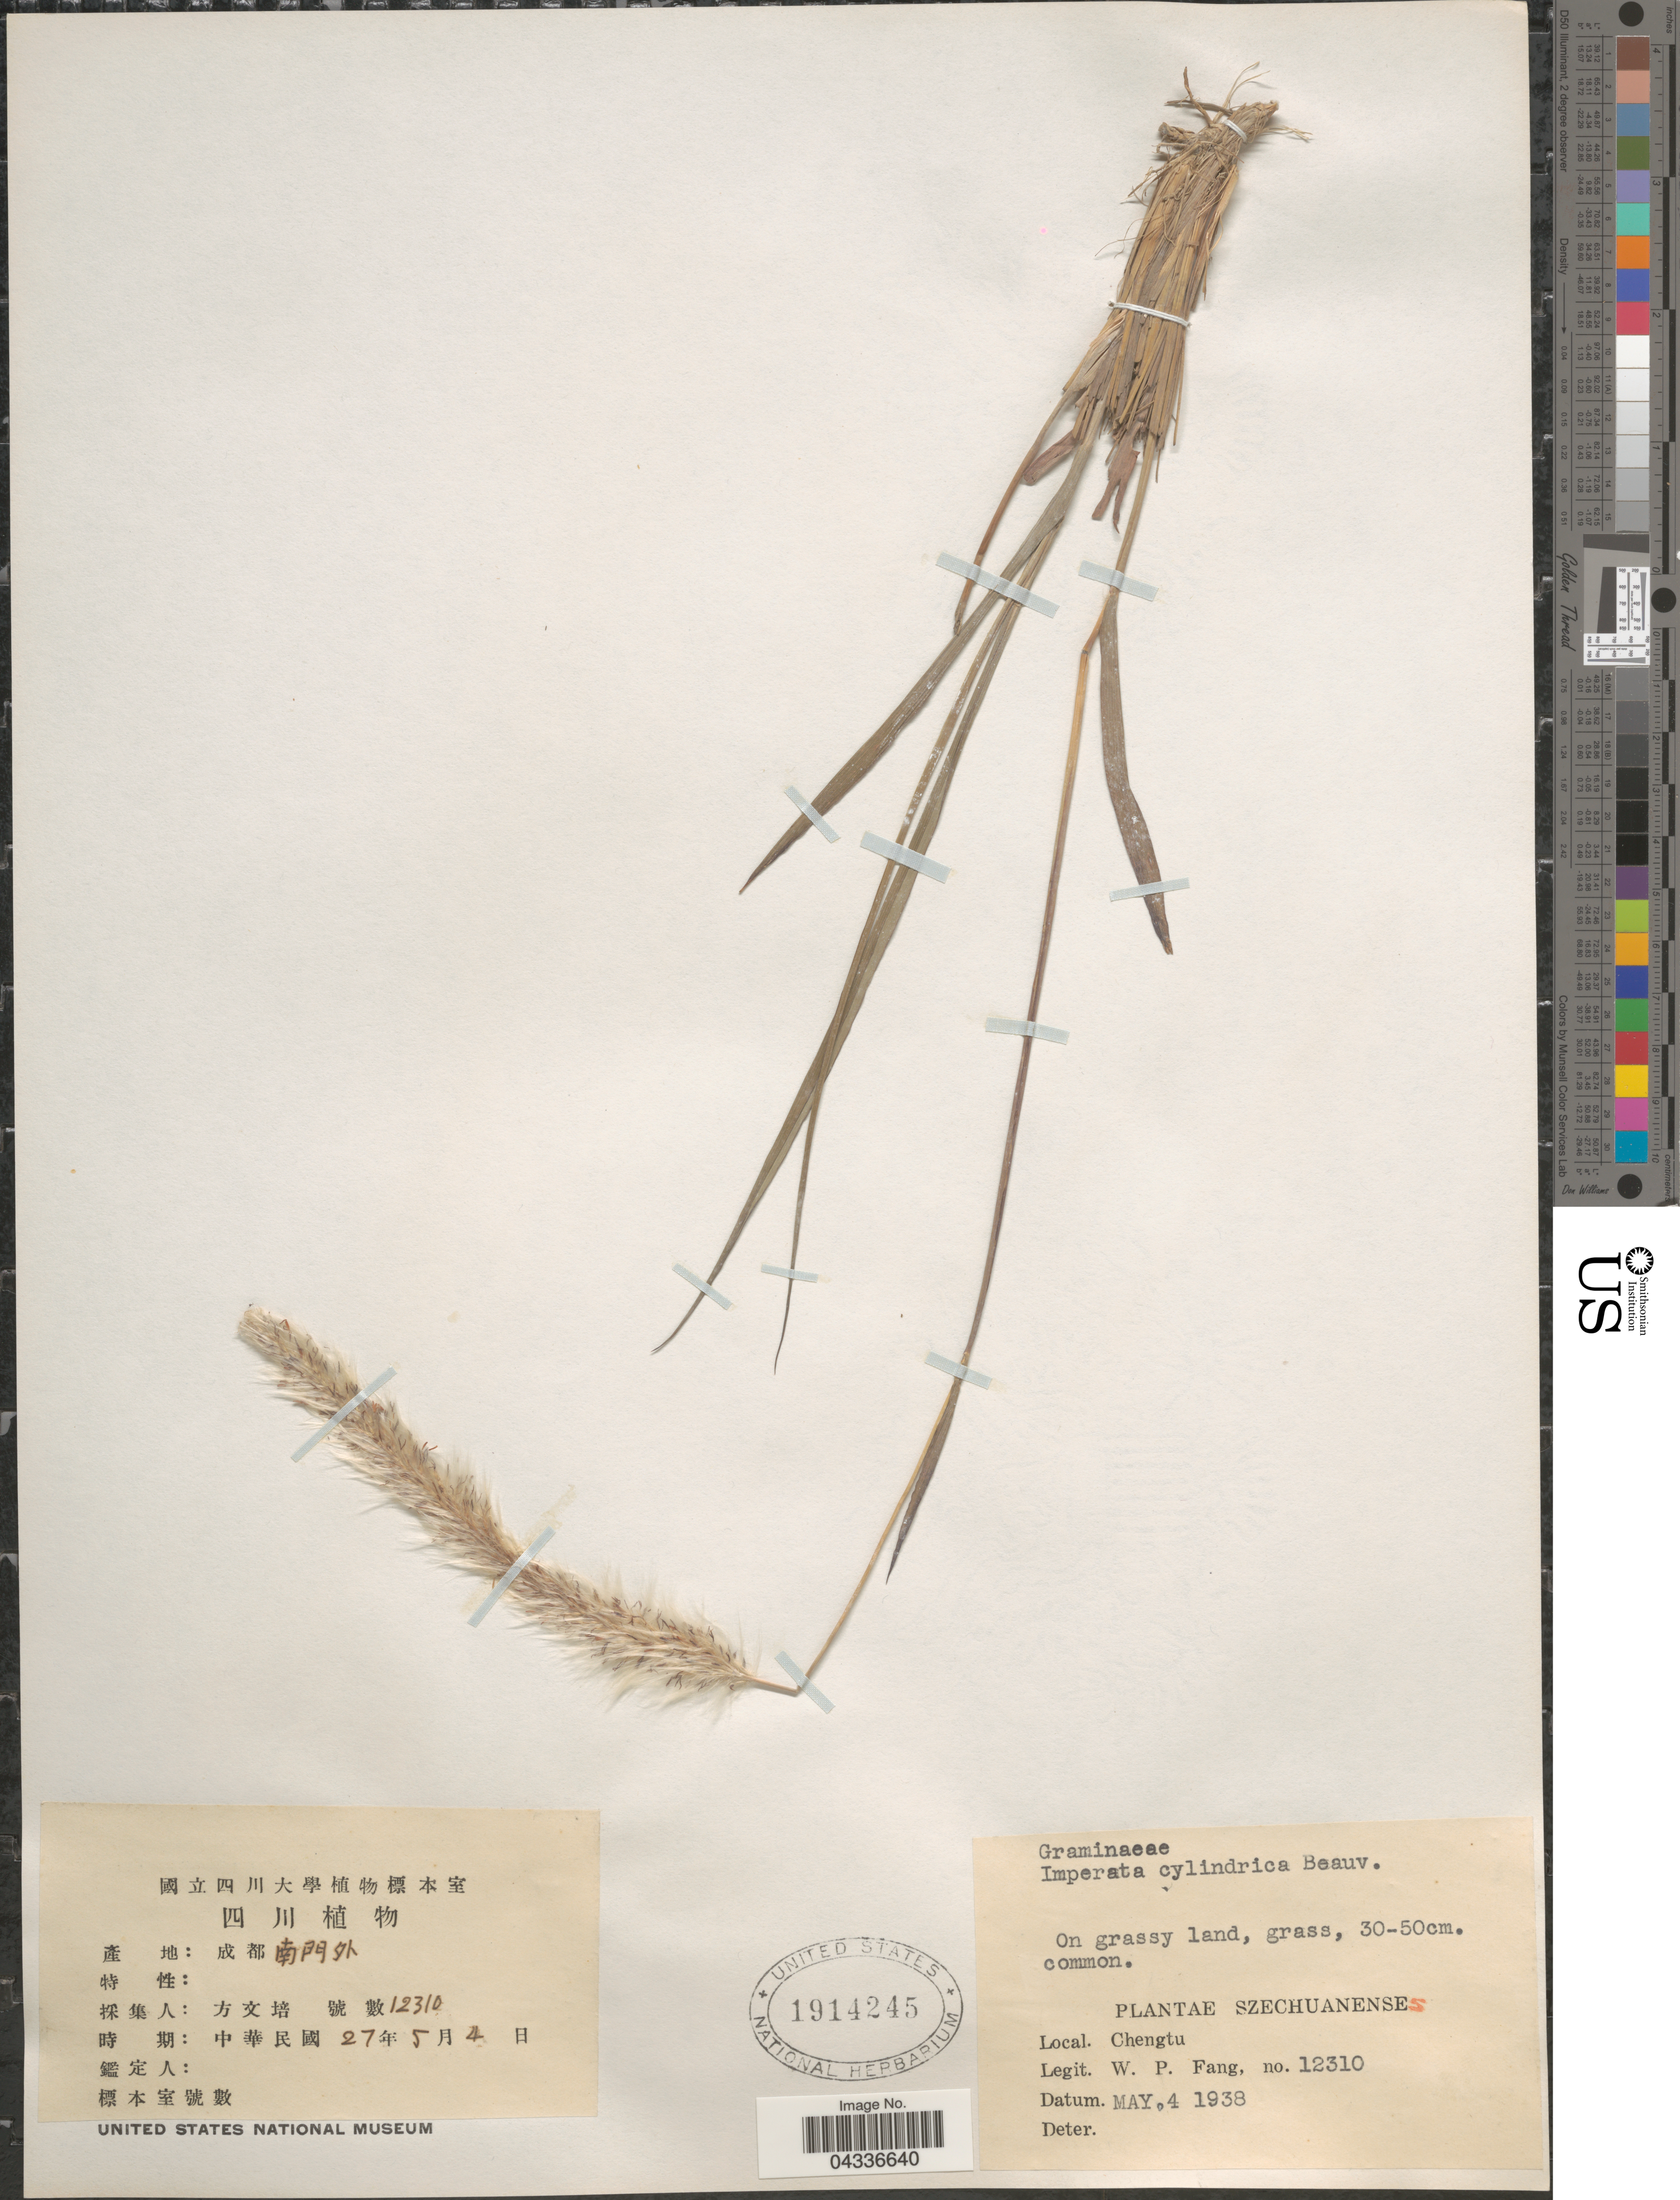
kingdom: Plantae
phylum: Tracheophyta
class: Liliopsida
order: Poales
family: Poaceae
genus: Imperata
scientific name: Imperata cylindrica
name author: (L.) P. Beauv.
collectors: W. P. Fang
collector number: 12310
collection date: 1938-05-04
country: China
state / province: Sichuan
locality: Szechuanenses. Chengtu.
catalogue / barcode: US 1914245